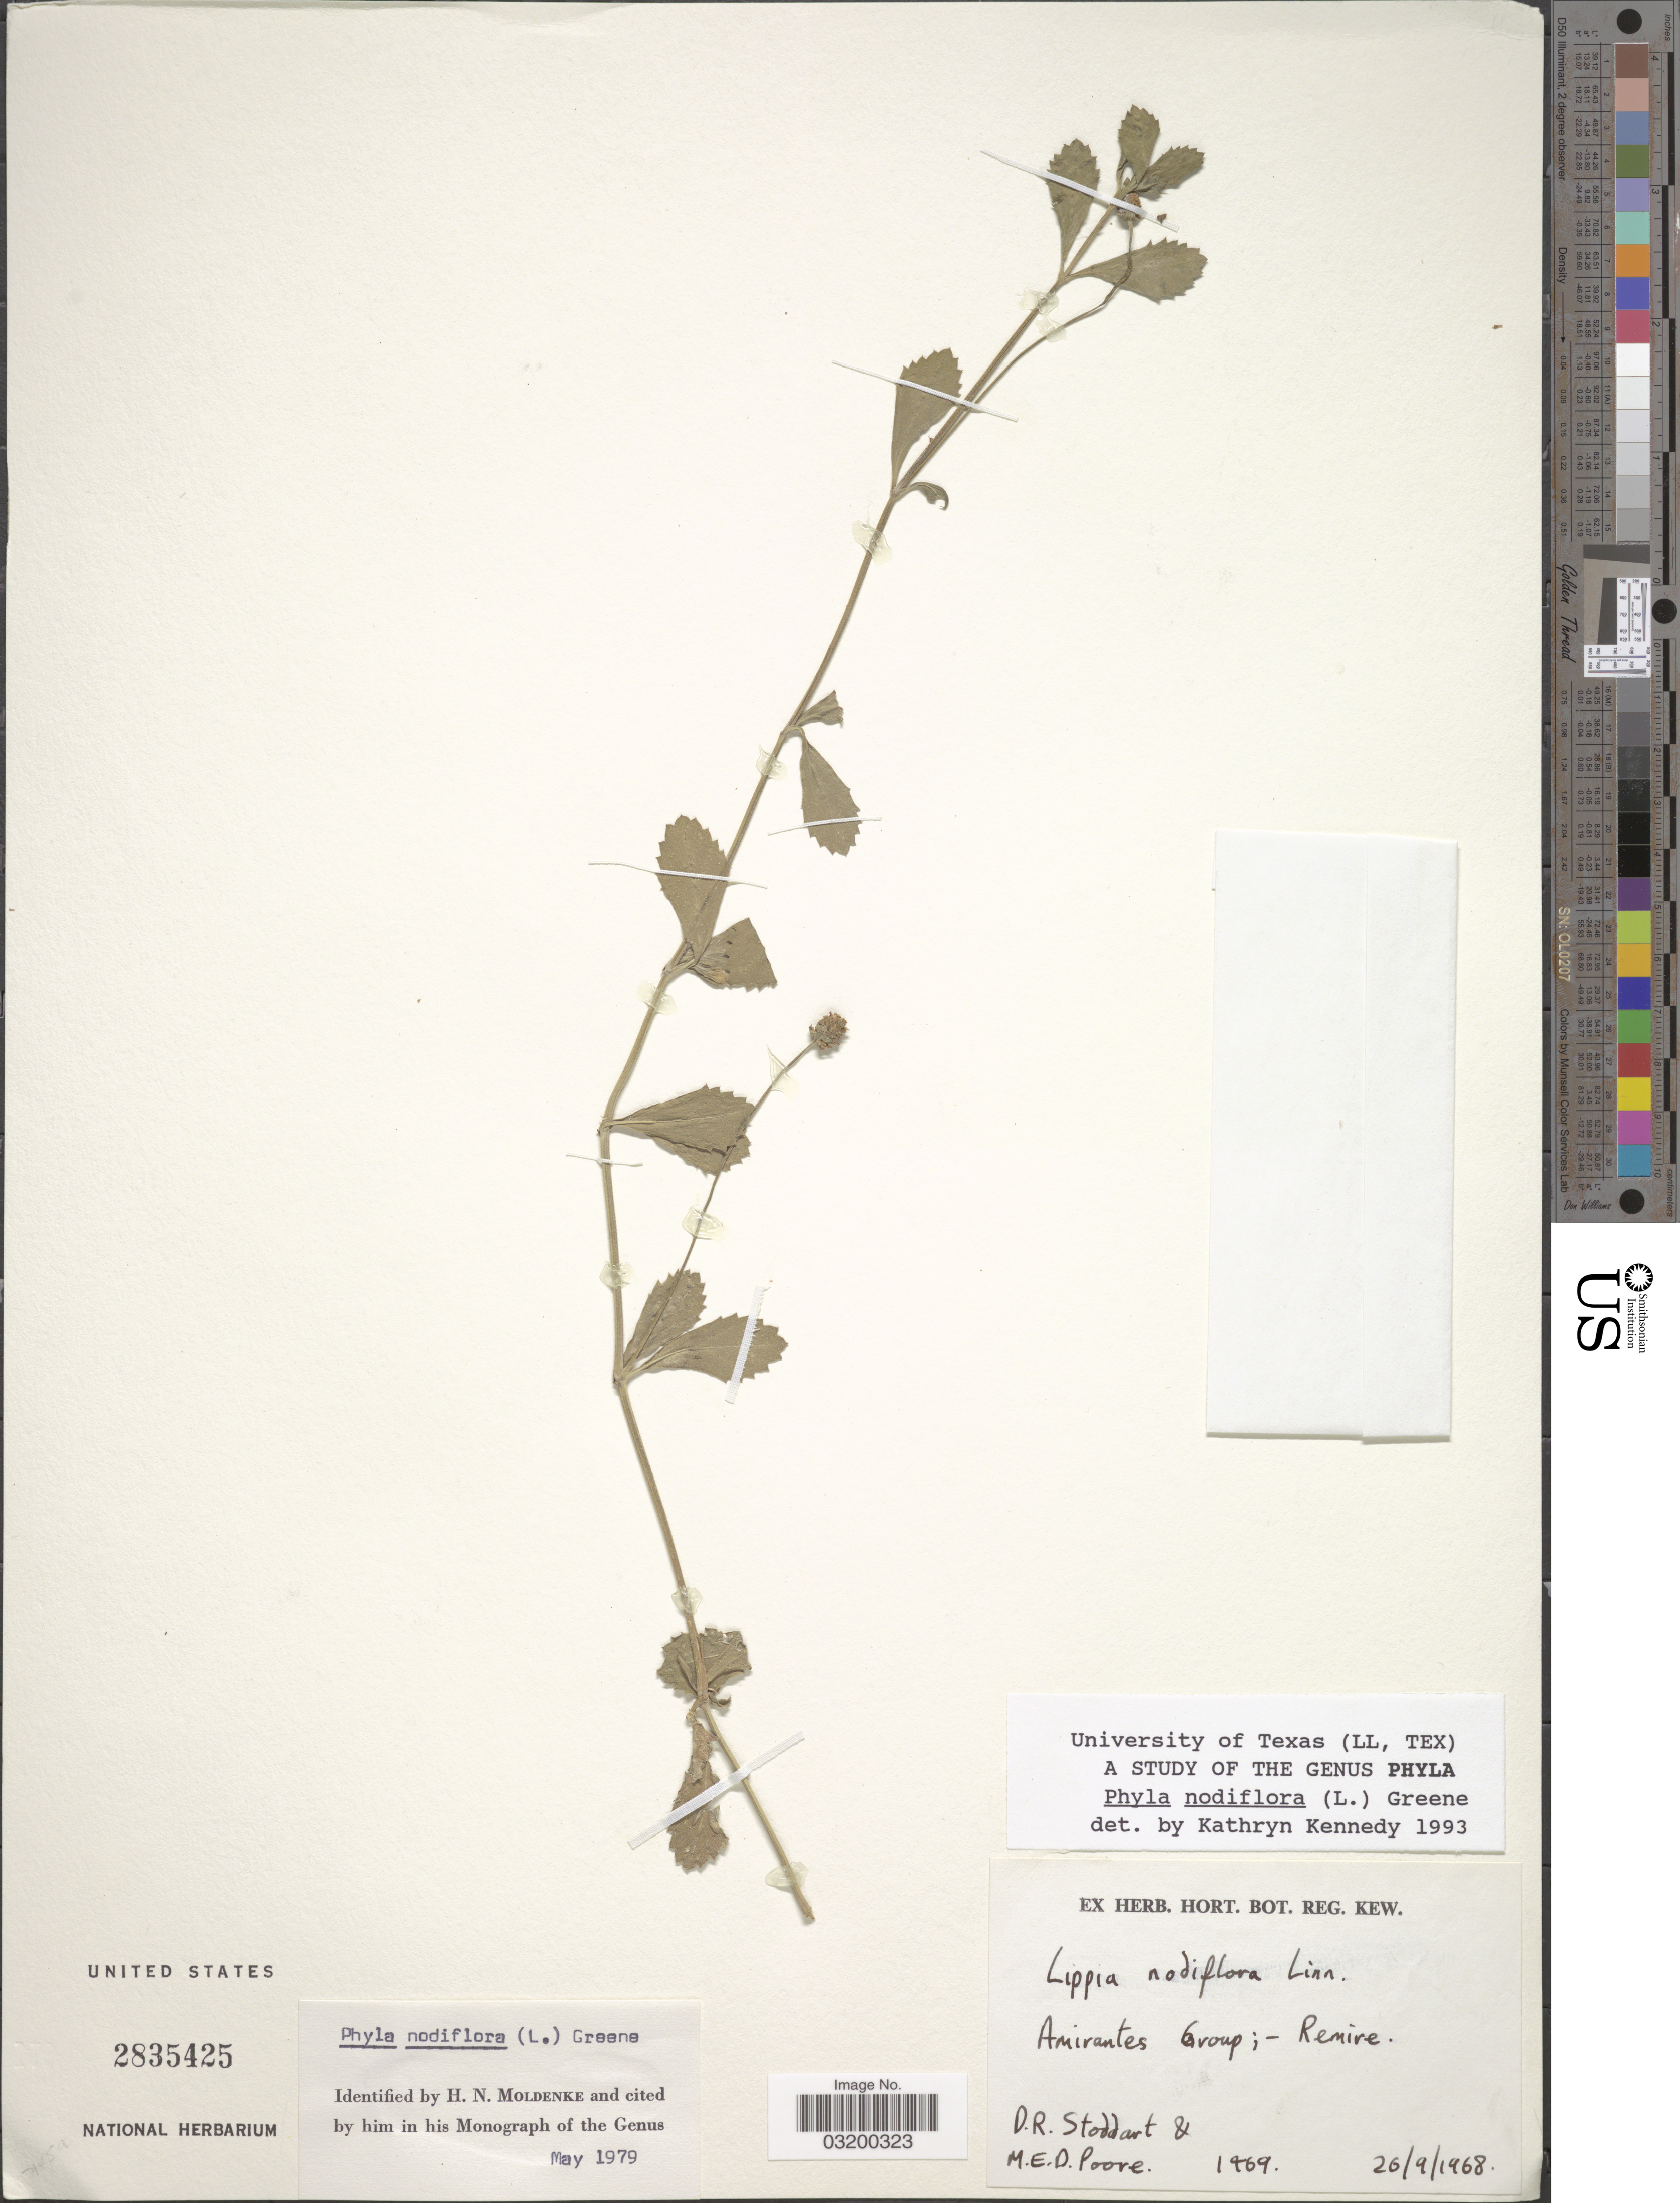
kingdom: Plantae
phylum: Tracheophyta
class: Magnoliopsida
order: Lamiales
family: Verbenaceae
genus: Phyla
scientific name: Phyla nodiflora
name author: (L.) Greene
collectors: D. R. Stoddart & M. E. D. Poore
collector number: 1969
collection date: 1968-09-26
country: Seychelles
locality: Amirantes Group;- Remire.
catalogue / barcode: US 2835425